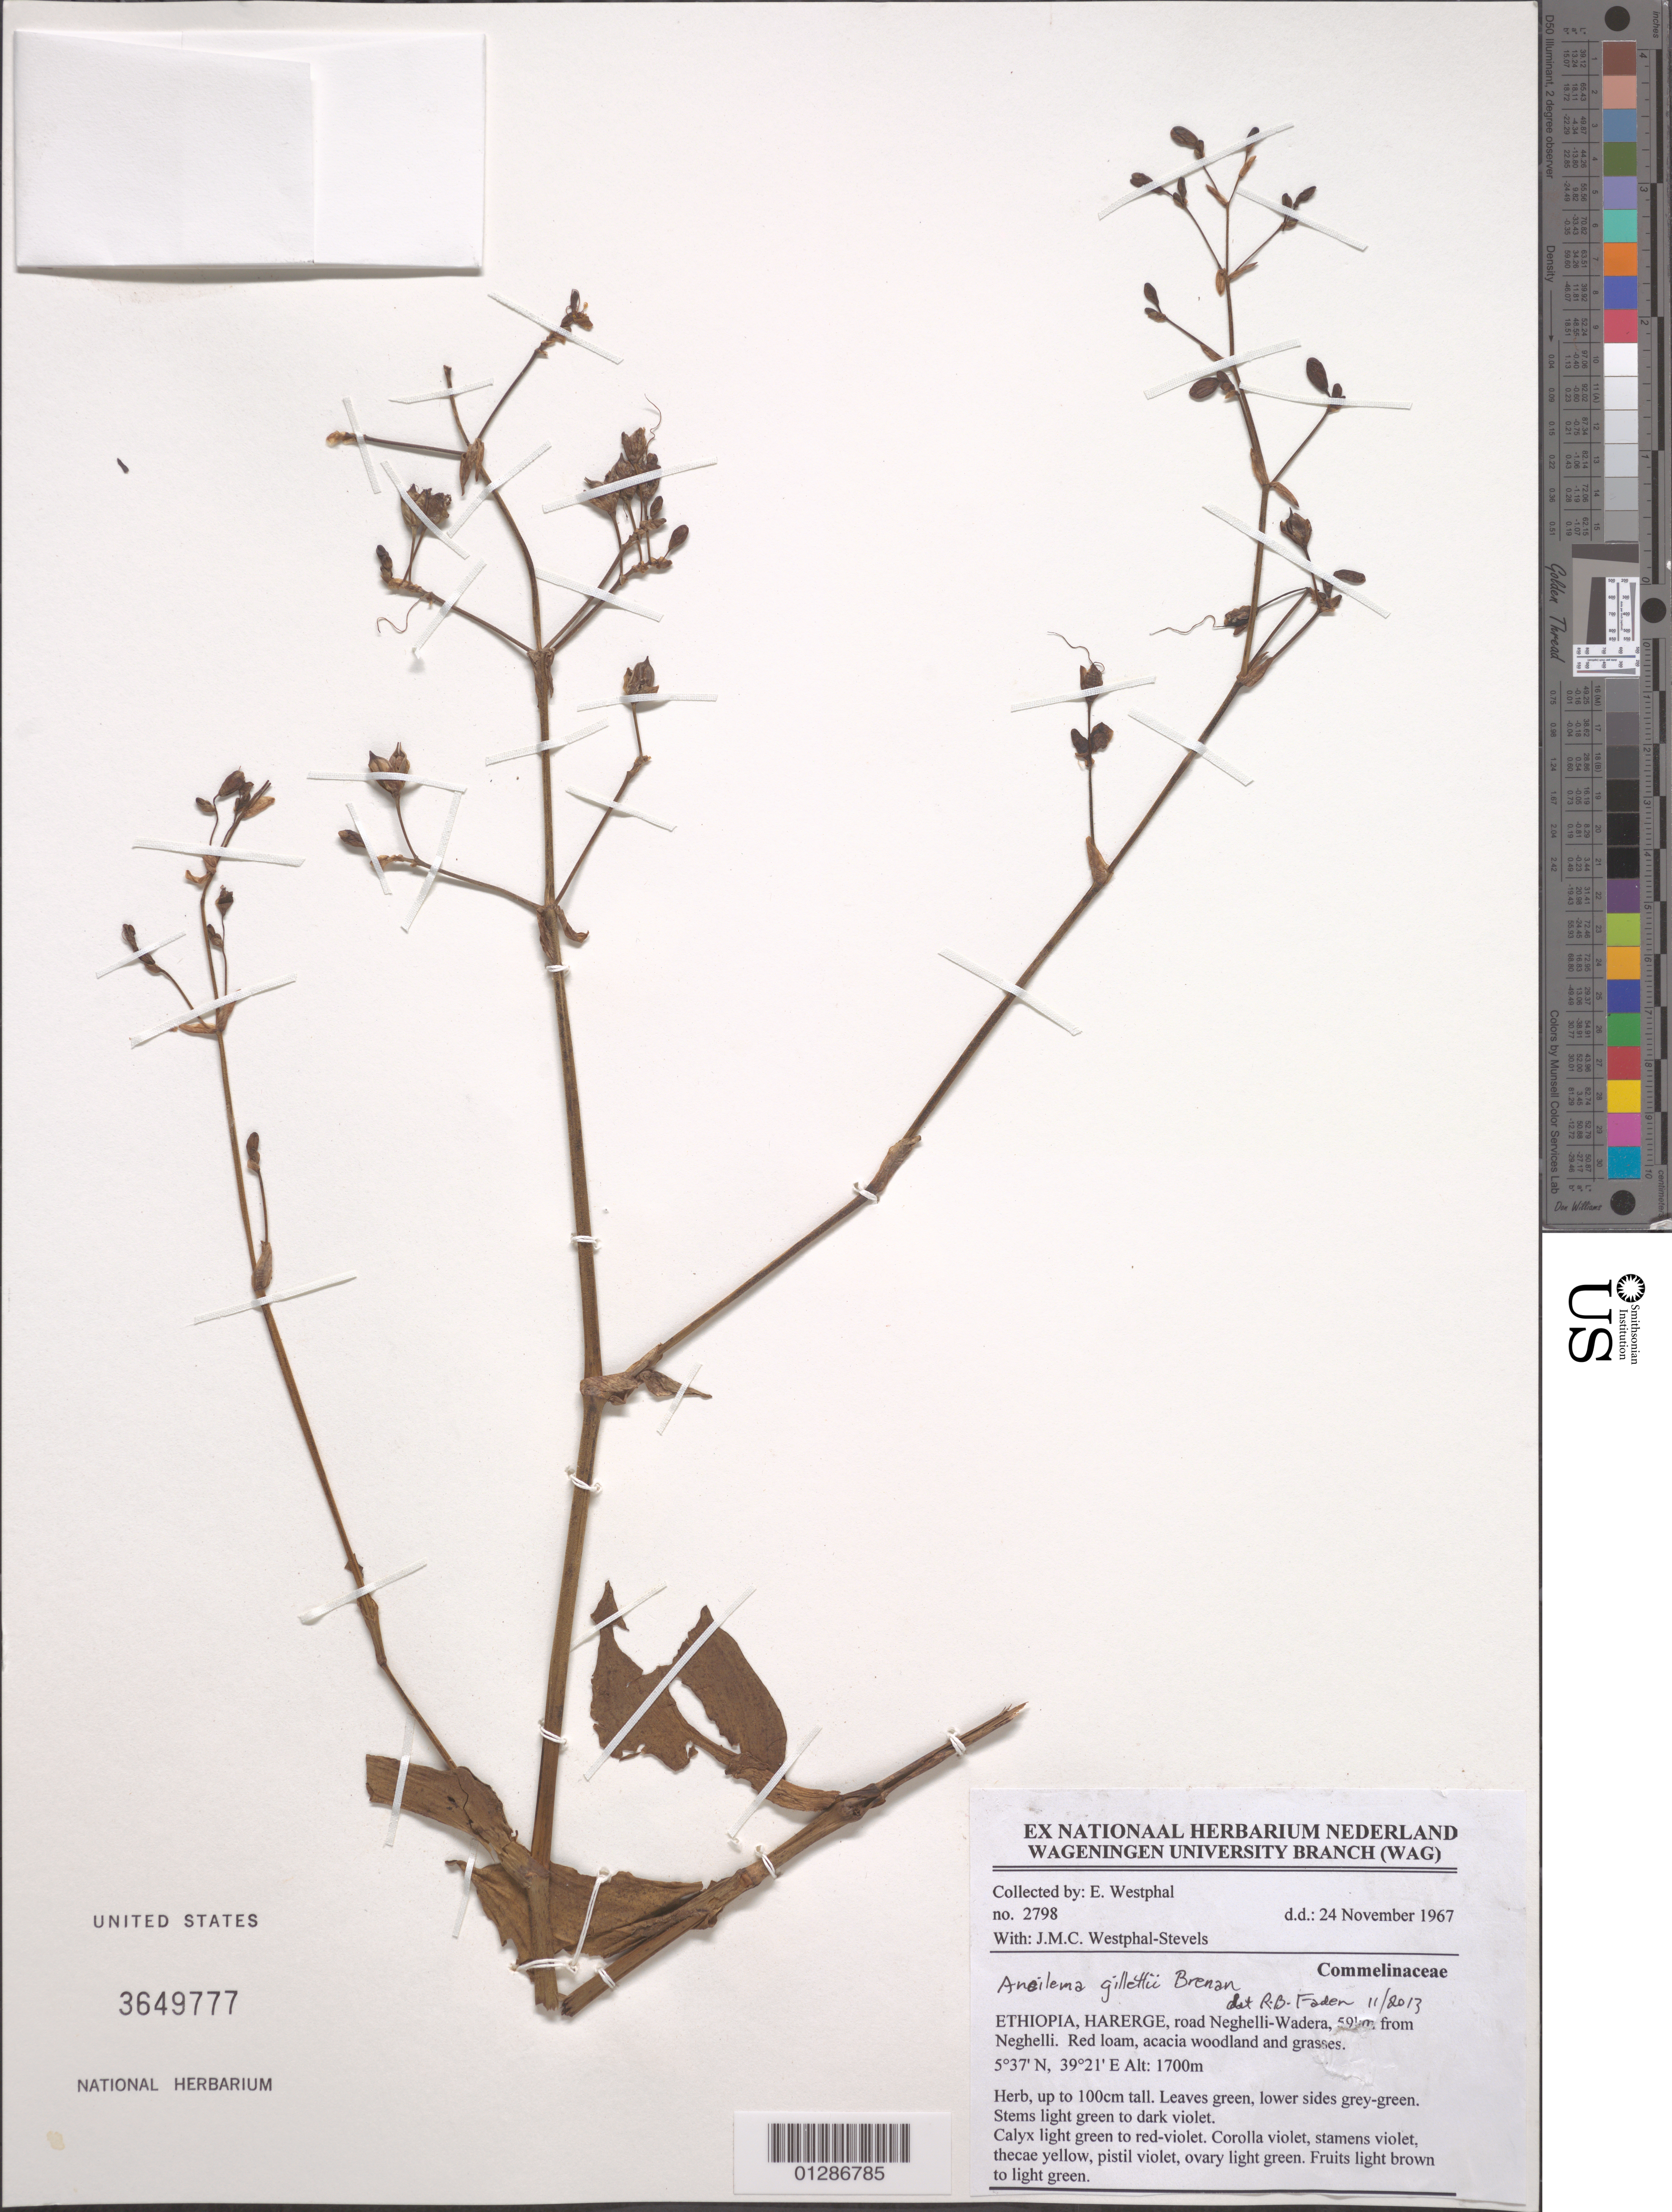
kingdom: Plantae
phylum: Tracheophyta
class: Liliopsida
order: Commelinales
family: Commelinaceae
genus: Aneilema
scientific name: Aneilema gillettii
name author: Brenan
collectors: E. Westphal & J. Westphal-Stevels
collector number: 2798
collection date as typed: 24 Nov 1967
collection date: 1967-11-24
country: Ethiopia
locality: Harerge, road Neghelli- Wadera, 59 km from Neghelli.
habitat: Herb.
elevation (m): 1700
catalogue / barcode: US 3649777